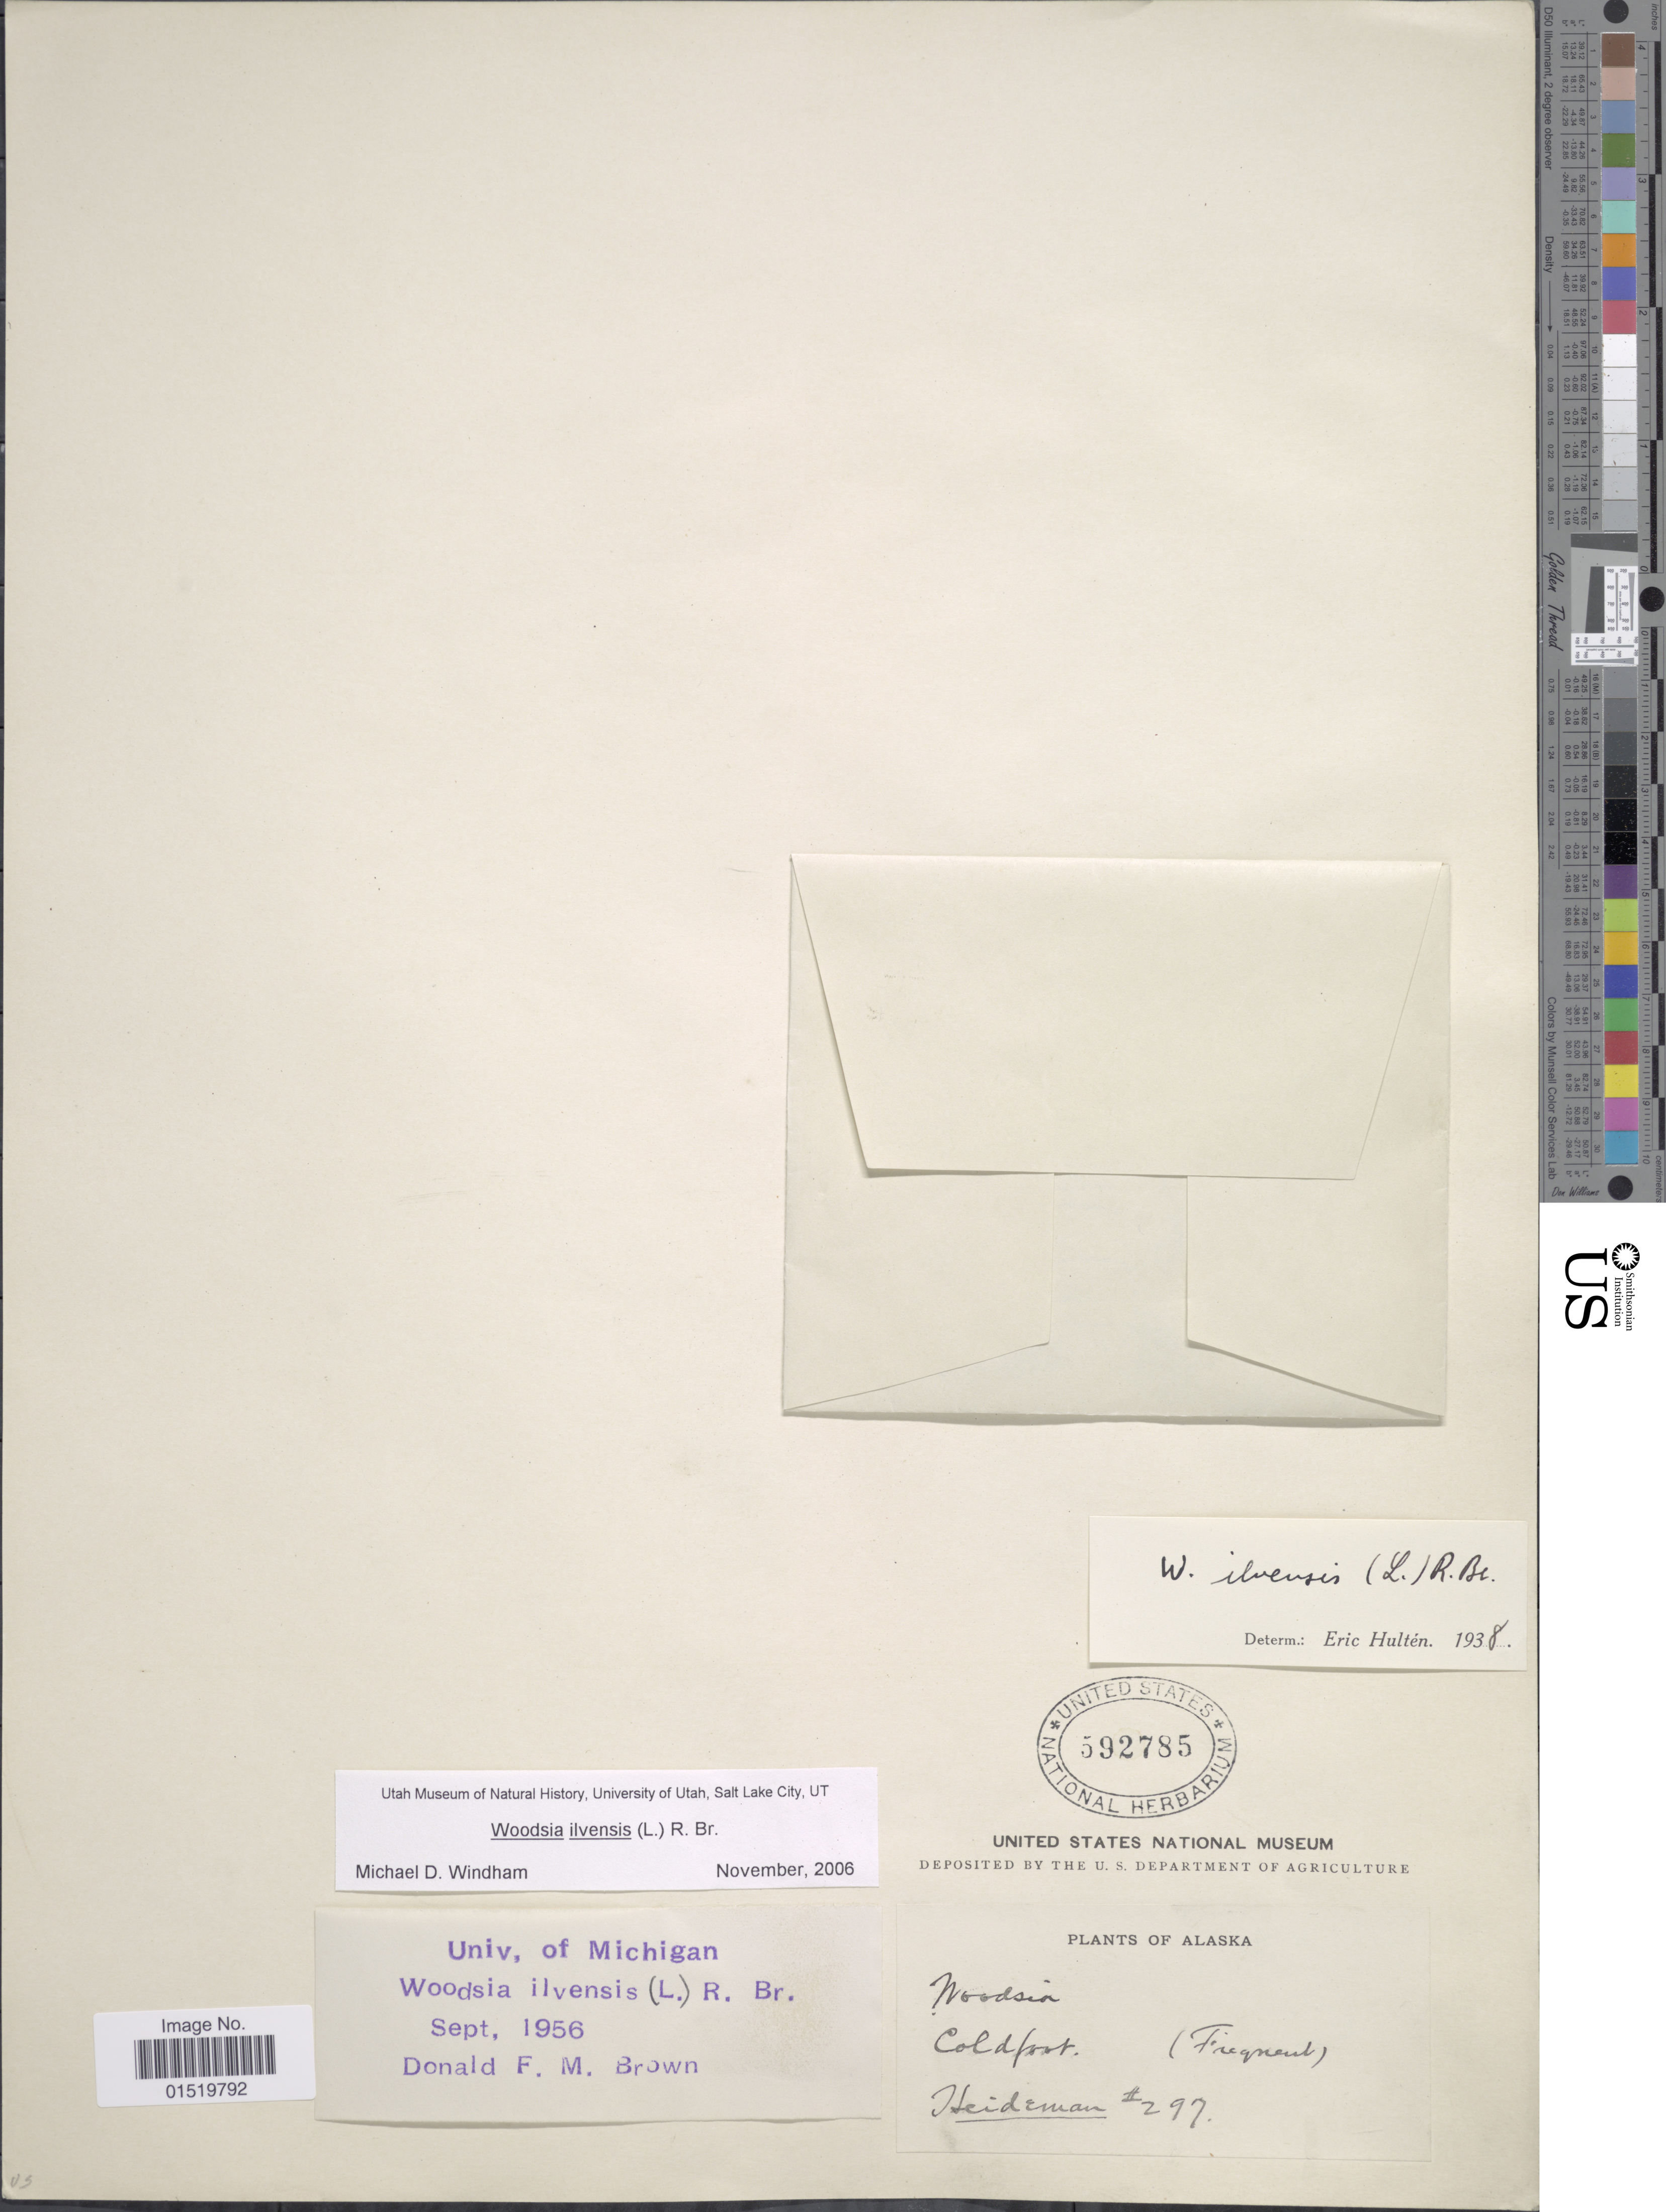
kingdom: Plantae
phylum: Tracheophyta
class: Polypodiopsida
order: Polypodiales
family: Woodsiaceae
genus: Woodsia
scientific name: Woodsia ilvensis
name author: (L.) R. Br.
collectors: Heideman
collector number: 297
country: United States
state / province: Alaska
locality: Coldfoot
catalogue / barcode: US 592785